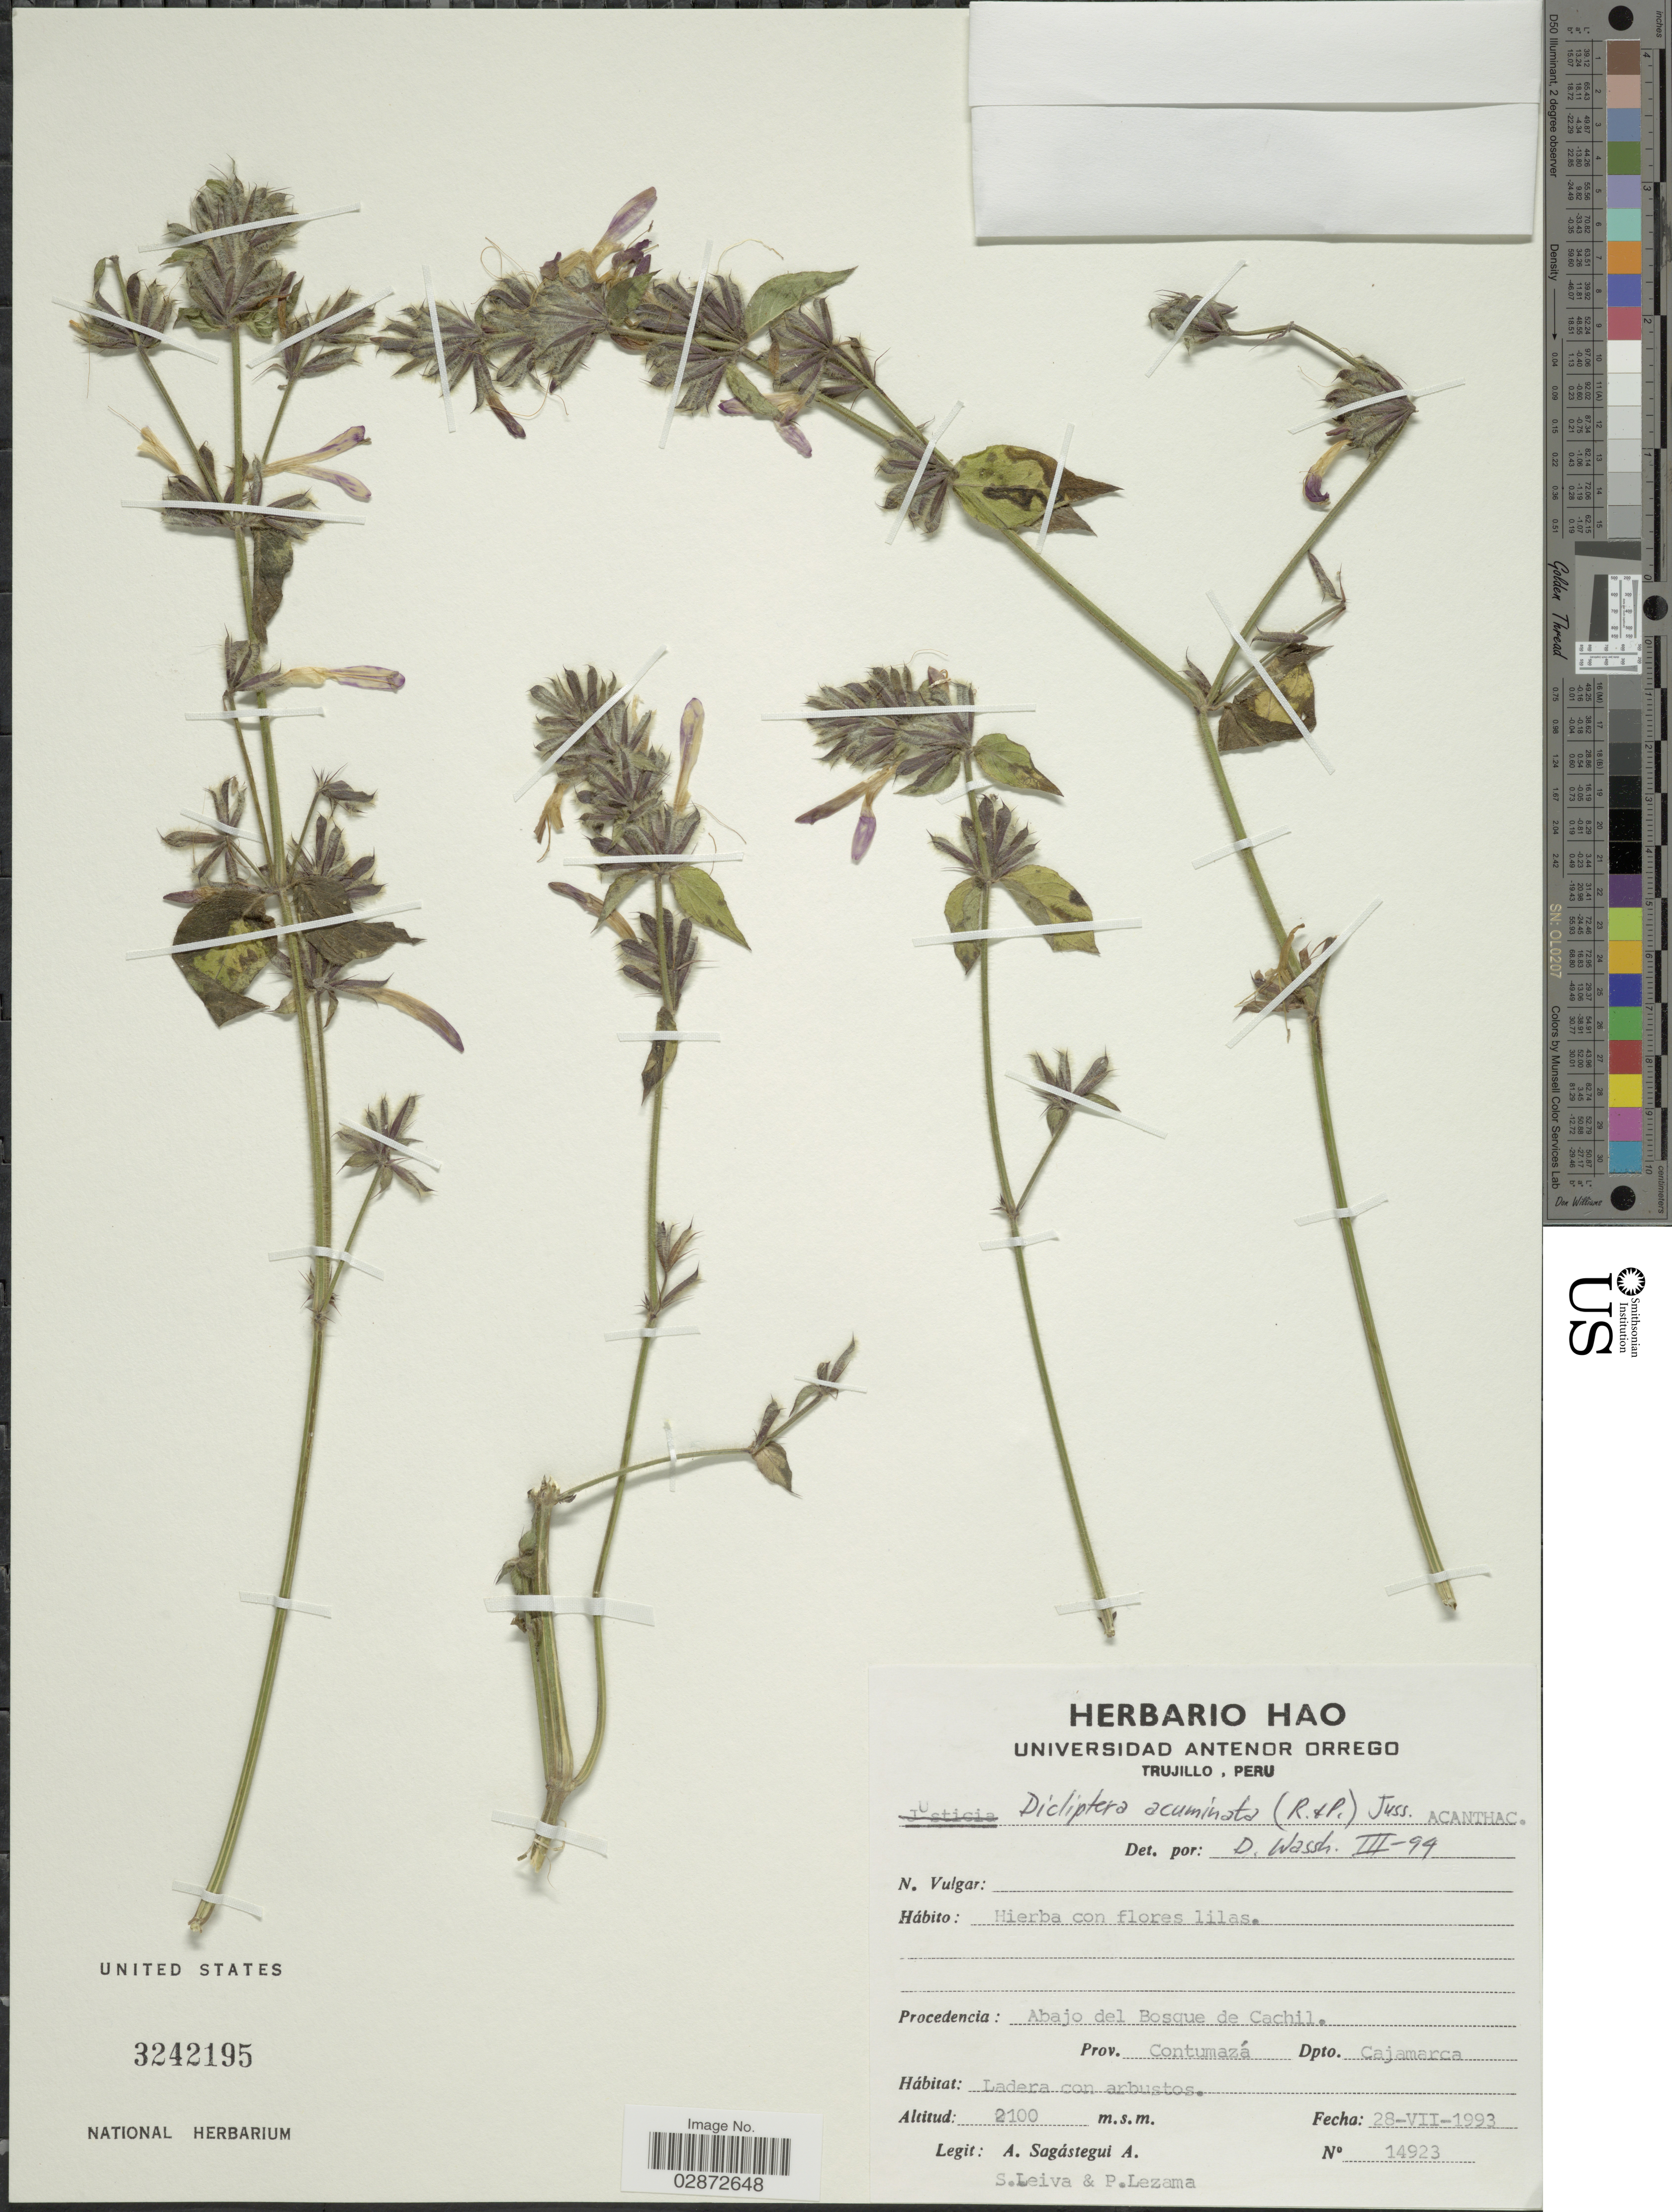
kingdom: Plantae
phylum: Tracheophyta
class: Magnoliopsida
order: Lamiales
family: Acanthaceae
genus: Dicliptera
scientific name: Dicliptera sp.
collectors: A. Sagástegui A., S. Leiva & P. Lezama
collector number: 14923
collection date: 1993-07-28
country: Peru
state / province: Cajamarca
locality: Abajo del Bosque de Cachil. Prov. Contumazá. Dpto. Cajamarca.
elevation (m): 2100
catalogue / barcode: US 3242195